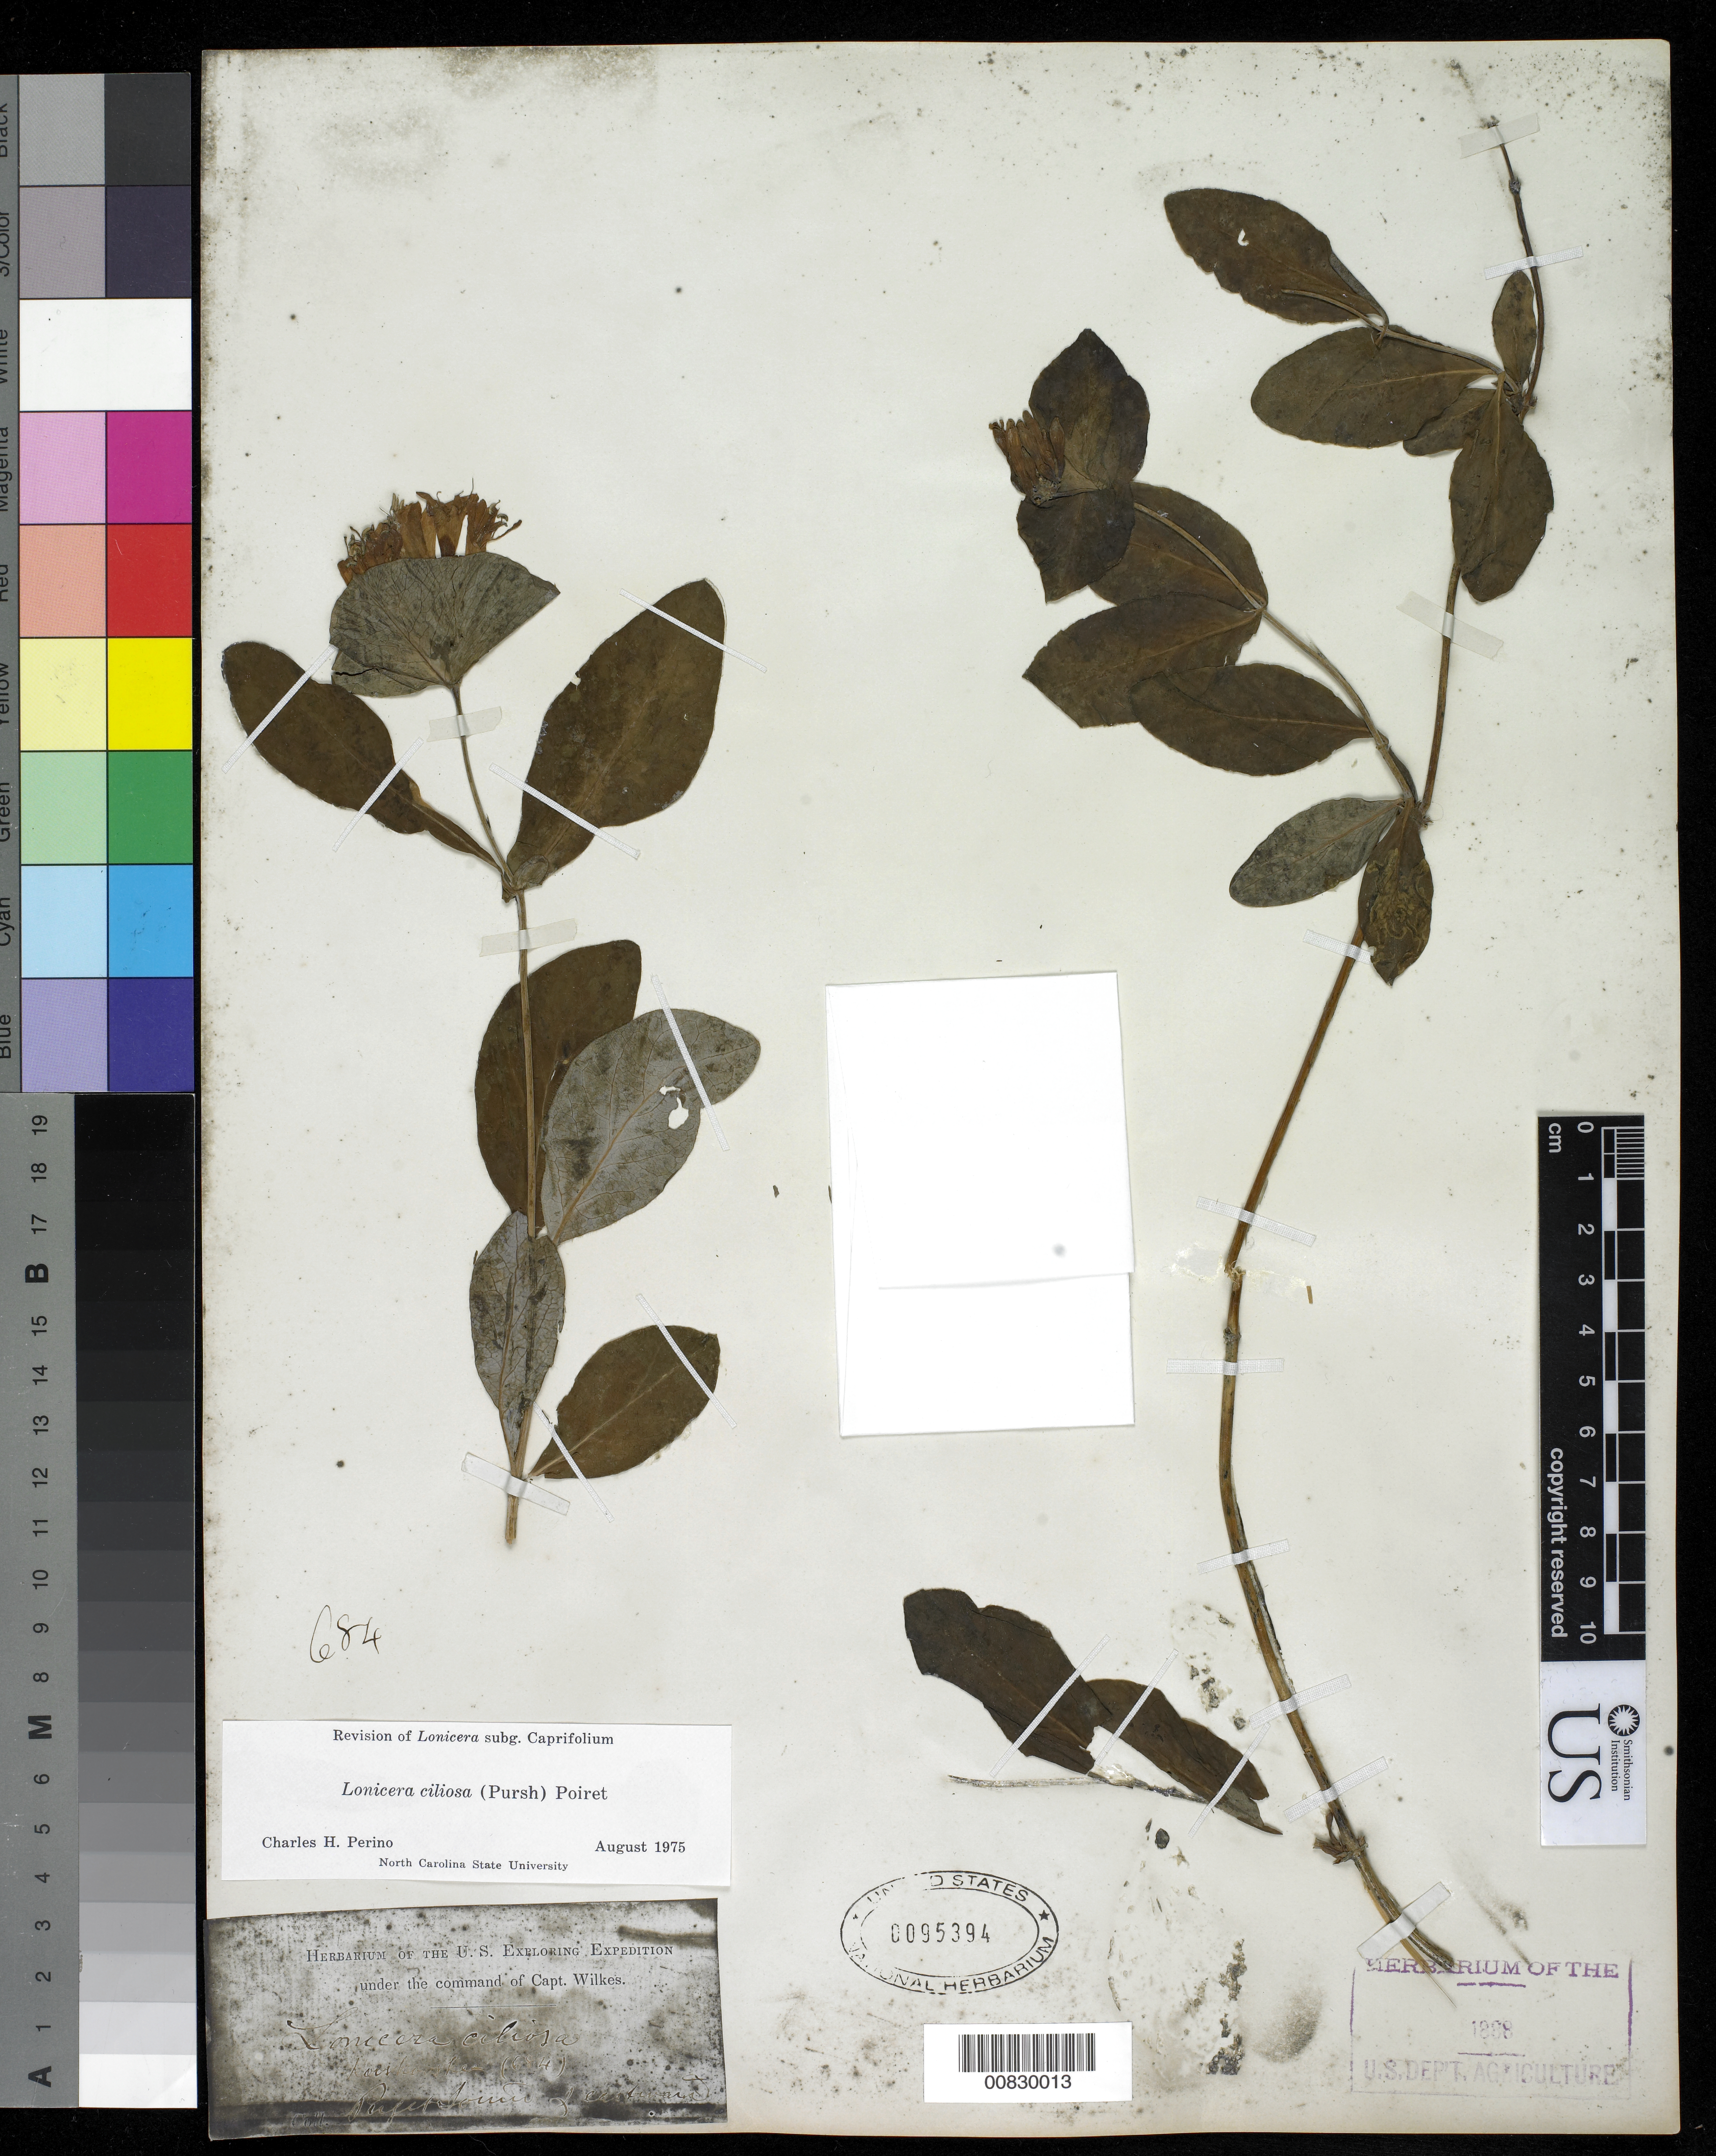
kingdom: Plantae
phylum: Tracheophyta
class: Magnoliopsida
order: Dipsacales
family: Caprifoliaceae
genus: Lonicera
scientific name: Lonicera ciliosa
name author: Poir.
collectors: Wilkes Explor. Exped.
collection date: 1838/1842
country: United States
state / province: Washington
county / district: King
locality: Kooskooskee, Puget Sound and eastward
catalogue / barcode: US 95394